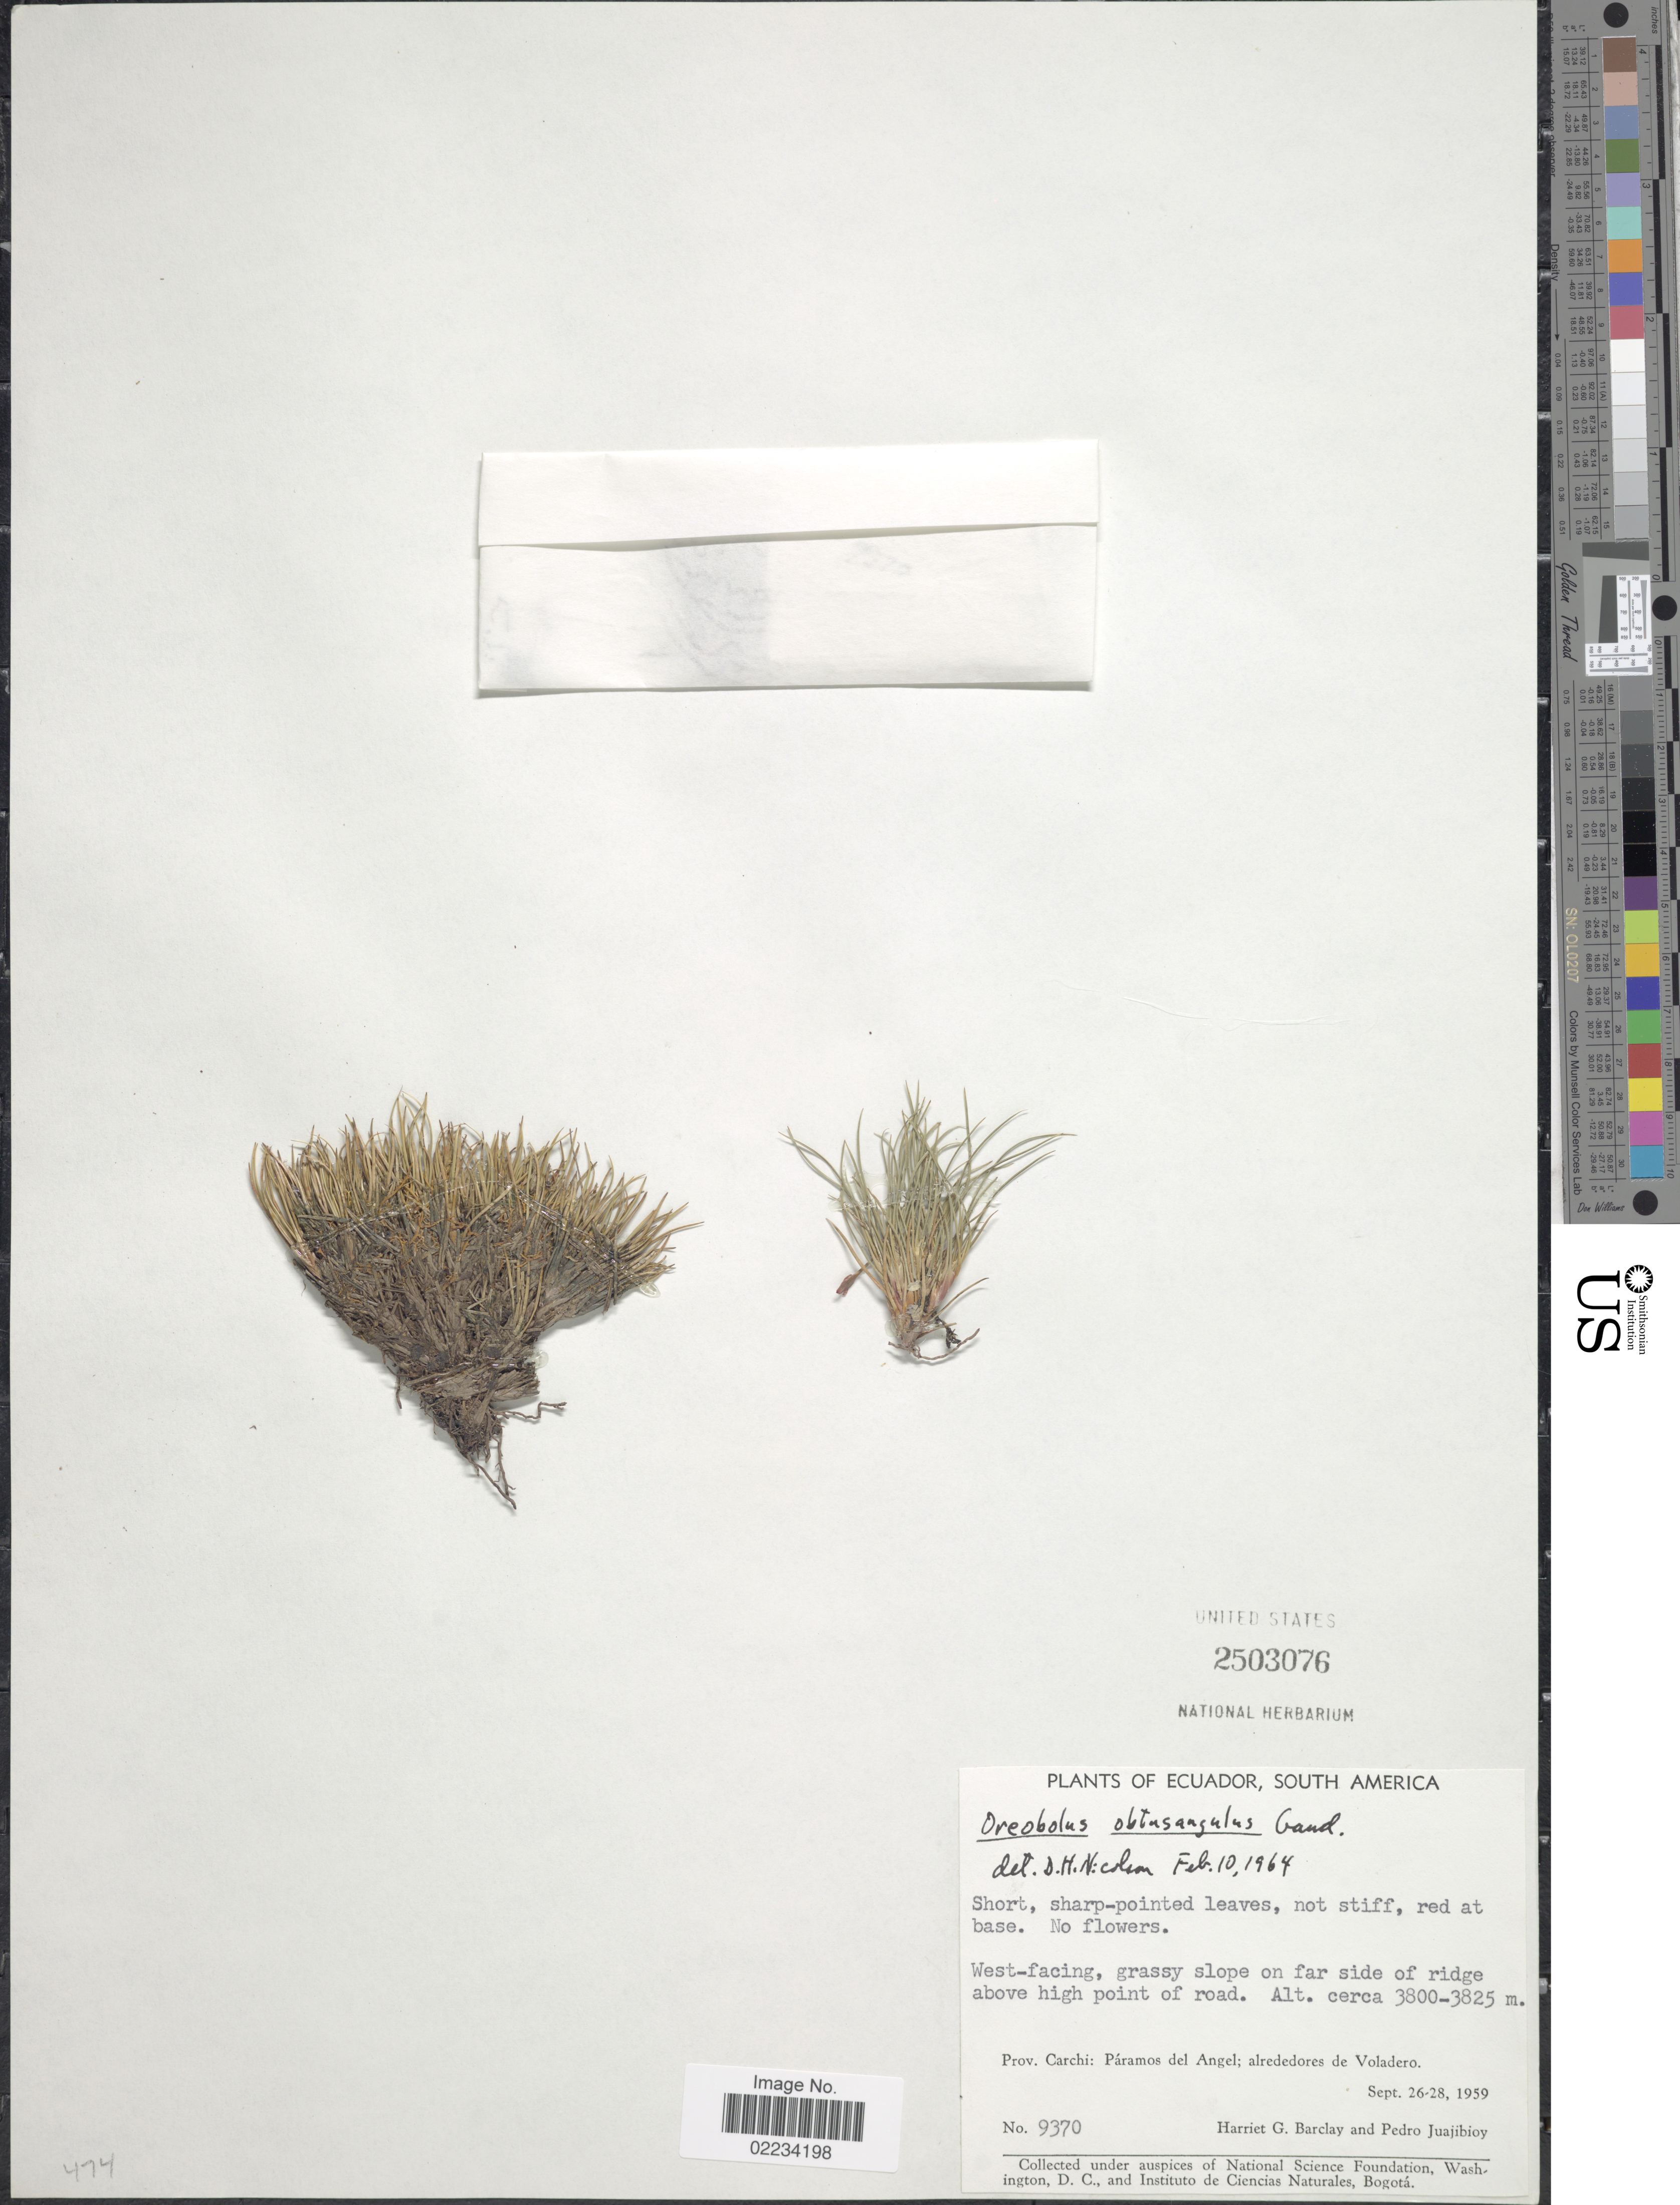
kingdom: Plantae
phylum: Tracheophyta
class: Liliopsida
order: Poales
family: Cyperaceae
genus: Oreobolus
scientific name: Oreobolus obtusangulus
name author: Gaudich.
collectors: H. G. Barclay & P. Juajibioy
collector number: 9370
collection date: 1959-09-26/1959-09-28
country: Ecuador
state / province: Carchi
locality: West-facing, grassy slope on far side of ridge above high point of road. Páramos del Angel; alrededores de Voladero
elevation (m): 3800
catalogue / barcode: US 2503076